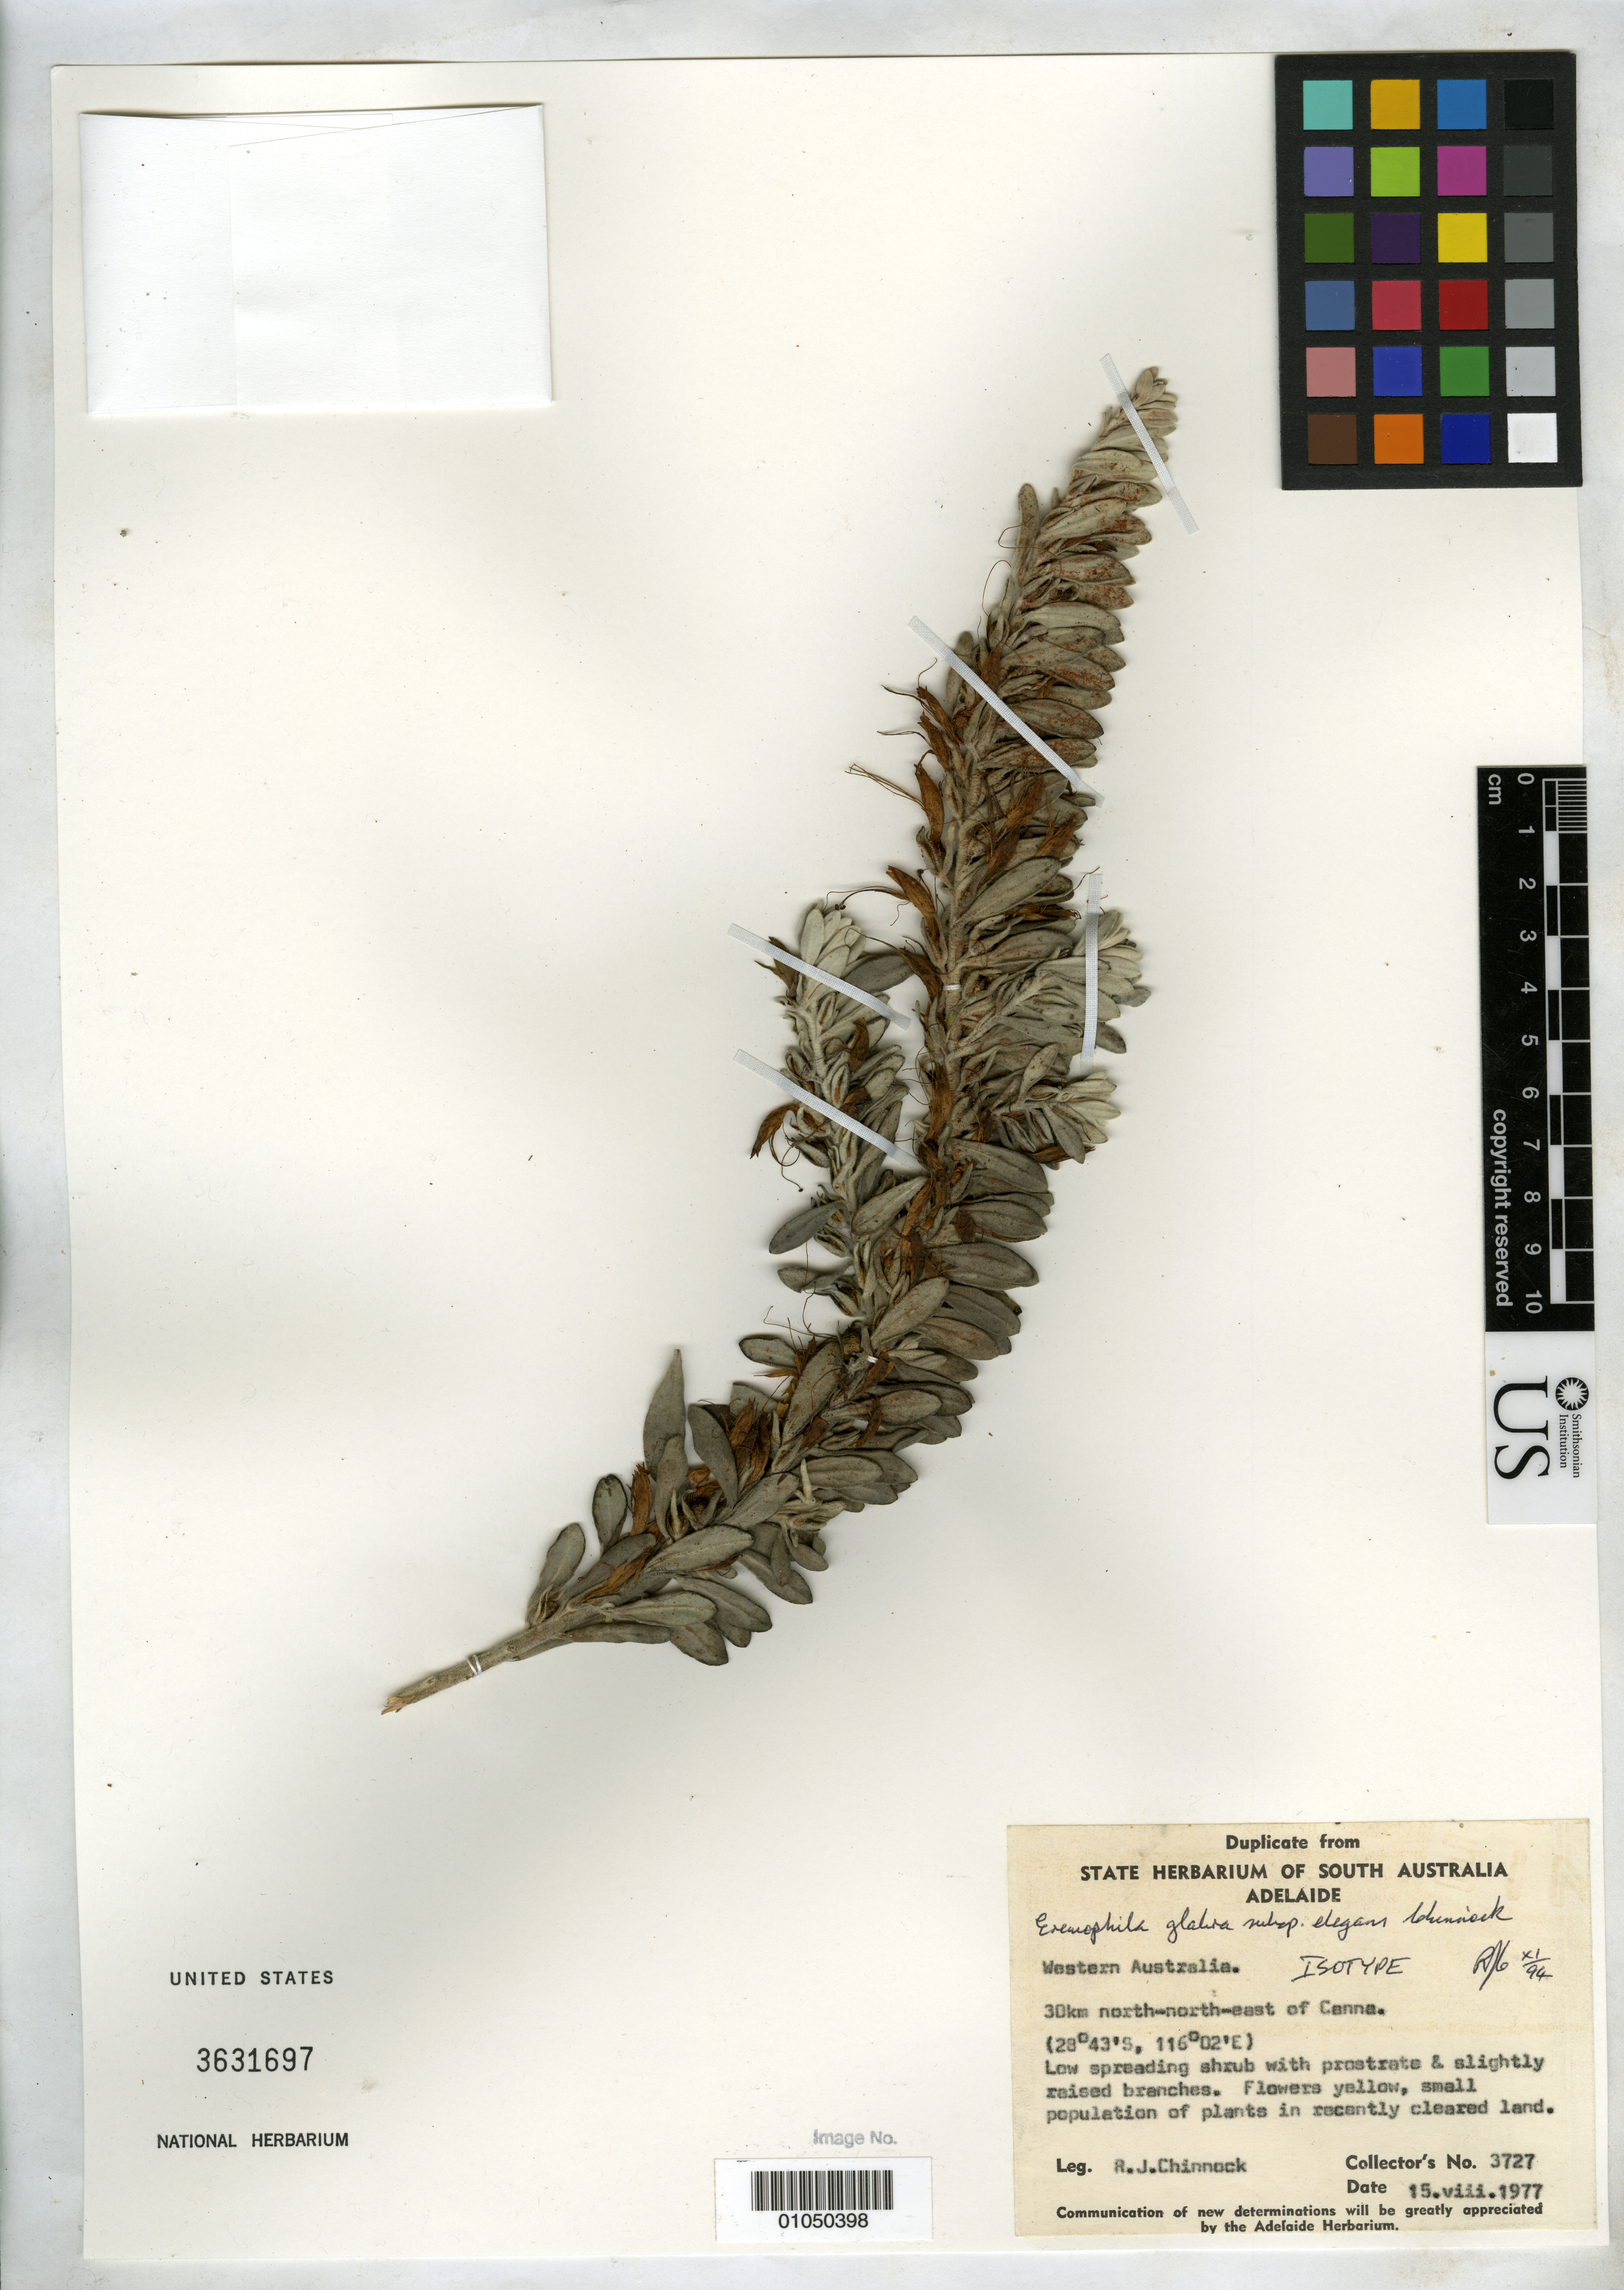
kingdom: Plantae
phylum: Tracheophyta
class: Magnoliopsida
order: Lamiales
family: Scrophulariaceae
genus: Eremophila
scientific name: Eremophila glabra subsp. elegans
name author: Chinnock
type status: Isotype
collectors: R. J. Chinnock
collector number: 3727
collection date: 1977-08-15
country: Australia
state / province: Western Australia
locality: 30 km north-north-east of Canna.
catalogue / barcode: US 3631697